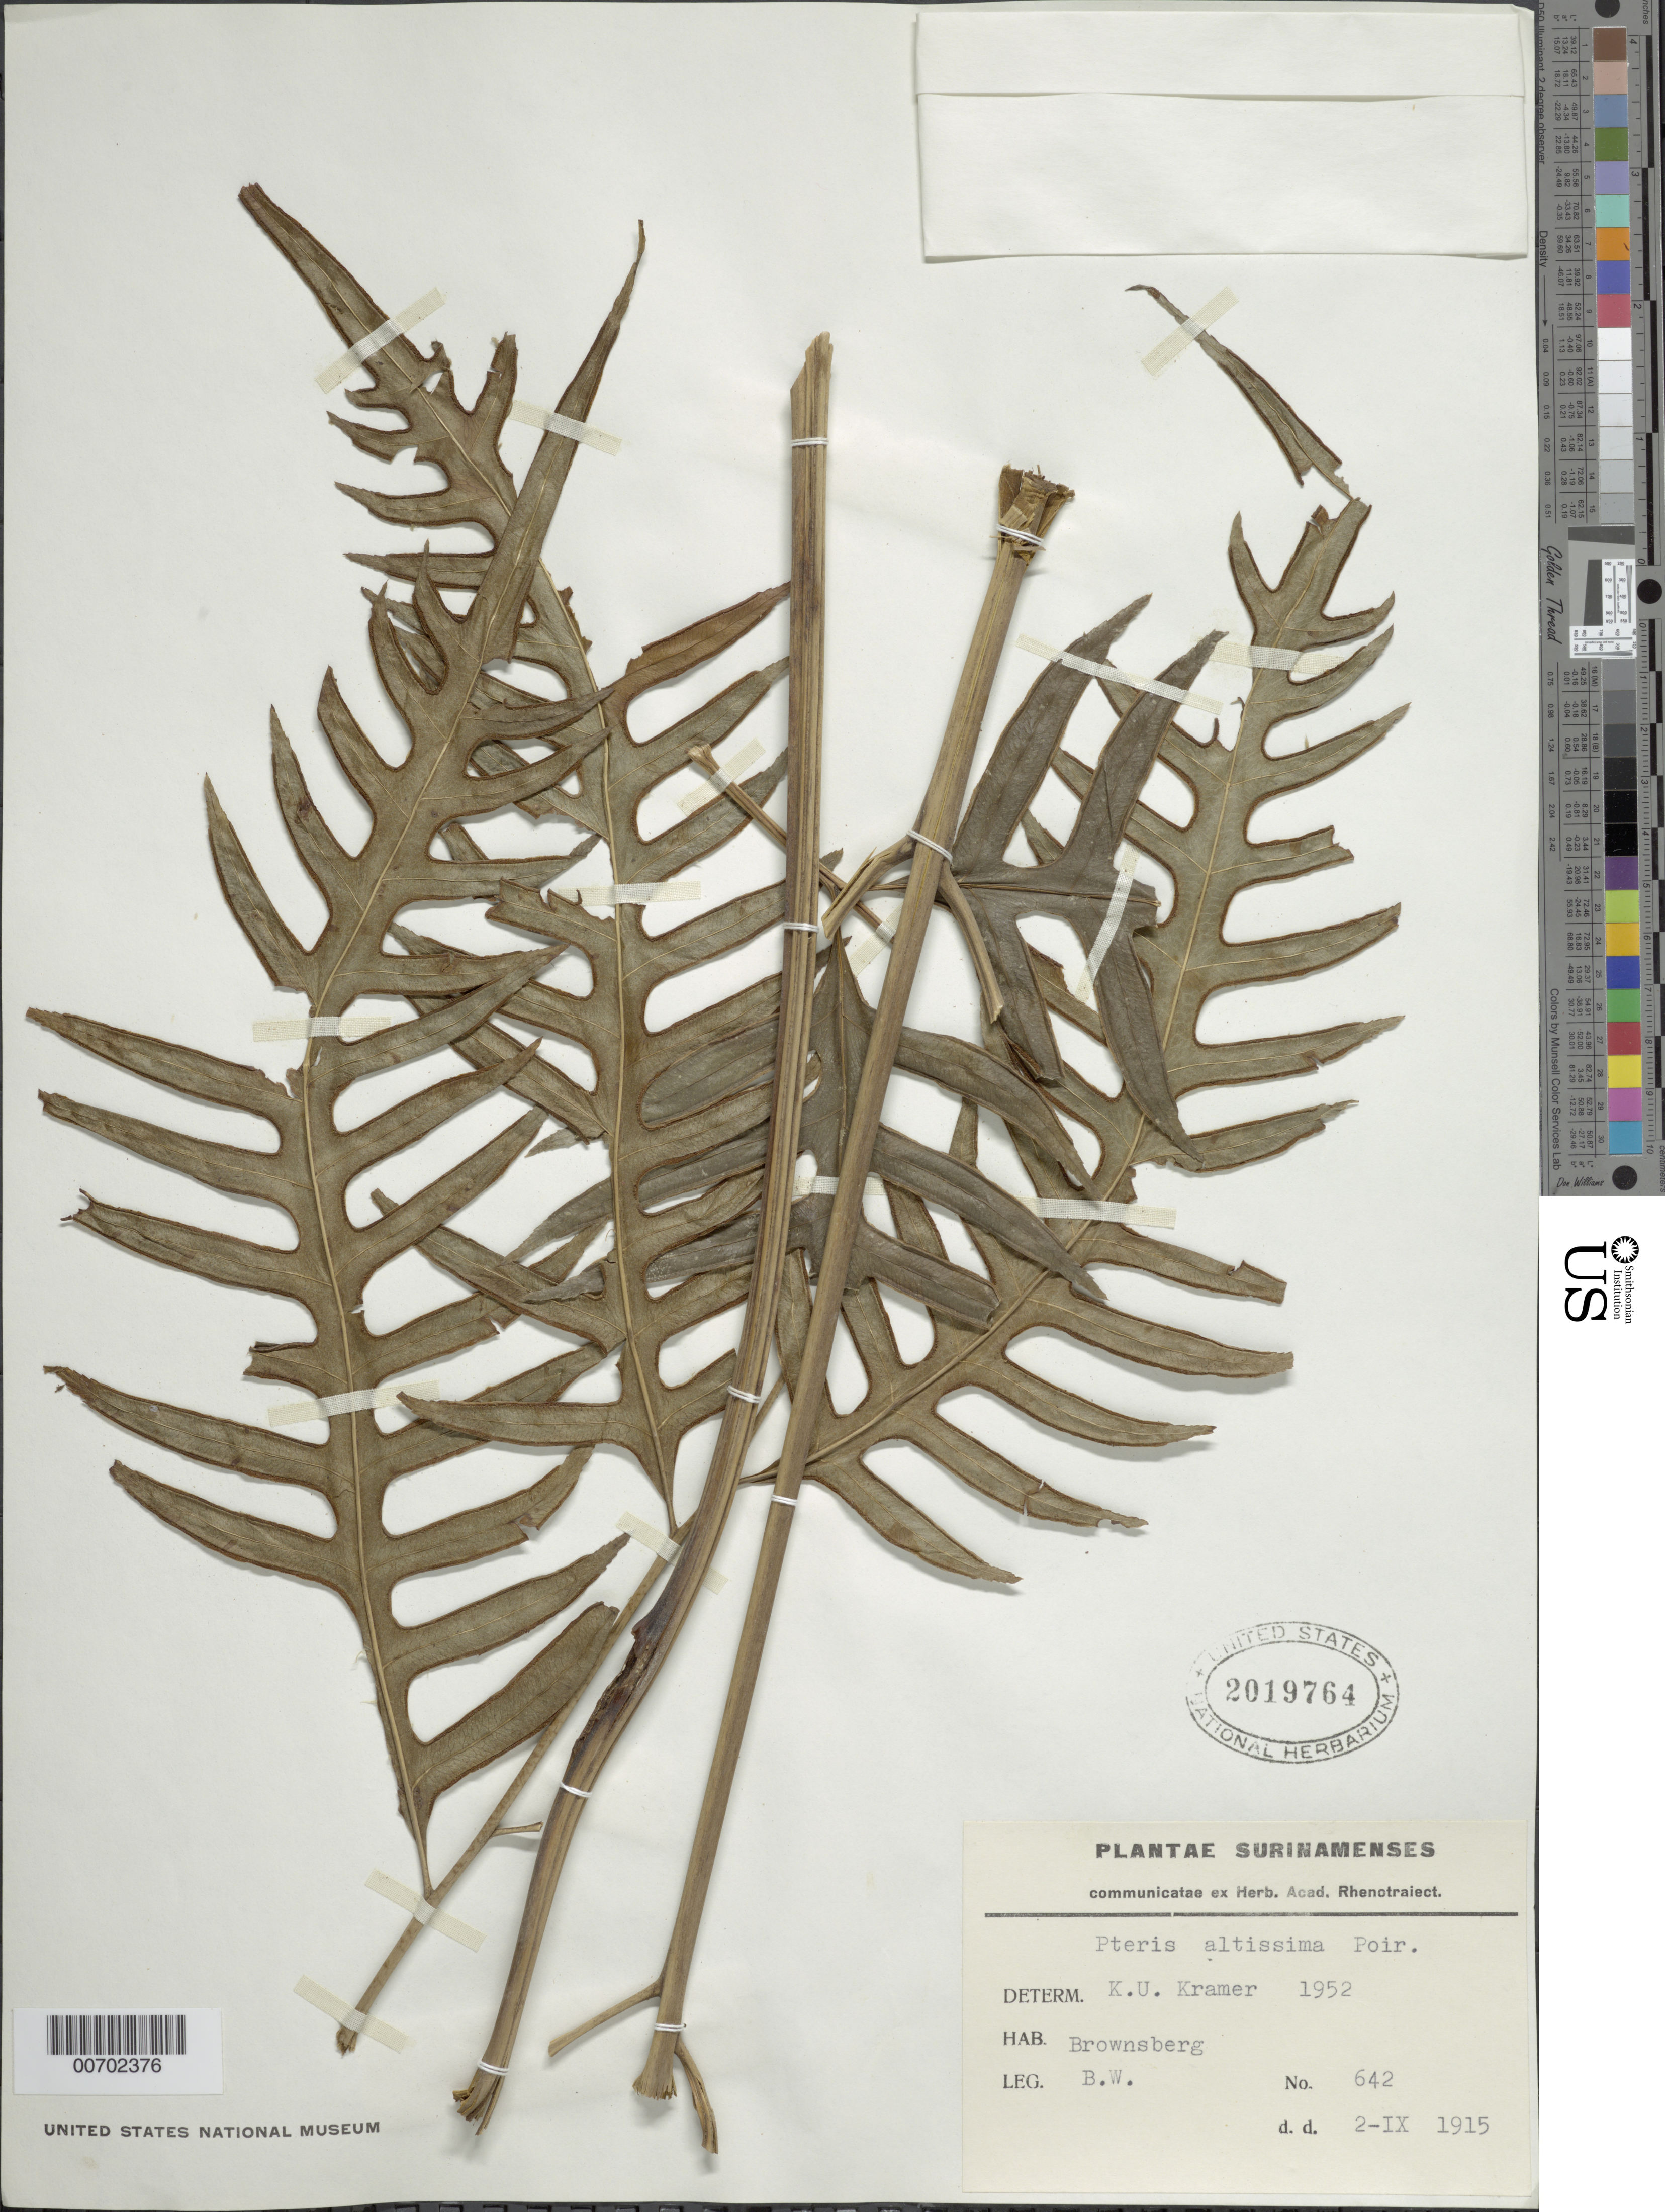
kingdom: Plantae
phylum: Tracheophyta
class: Polypodiopsida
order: Polypodiales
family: Pteridaceae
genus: Pteris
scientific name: Pteris altissima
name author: Poir.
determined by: Kramer, K. U.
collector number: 642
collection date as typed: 2-Sep-15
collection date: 1915-09-02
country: Suriname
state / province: Brokopondo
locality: Brownsberg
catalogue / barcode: US 2019764